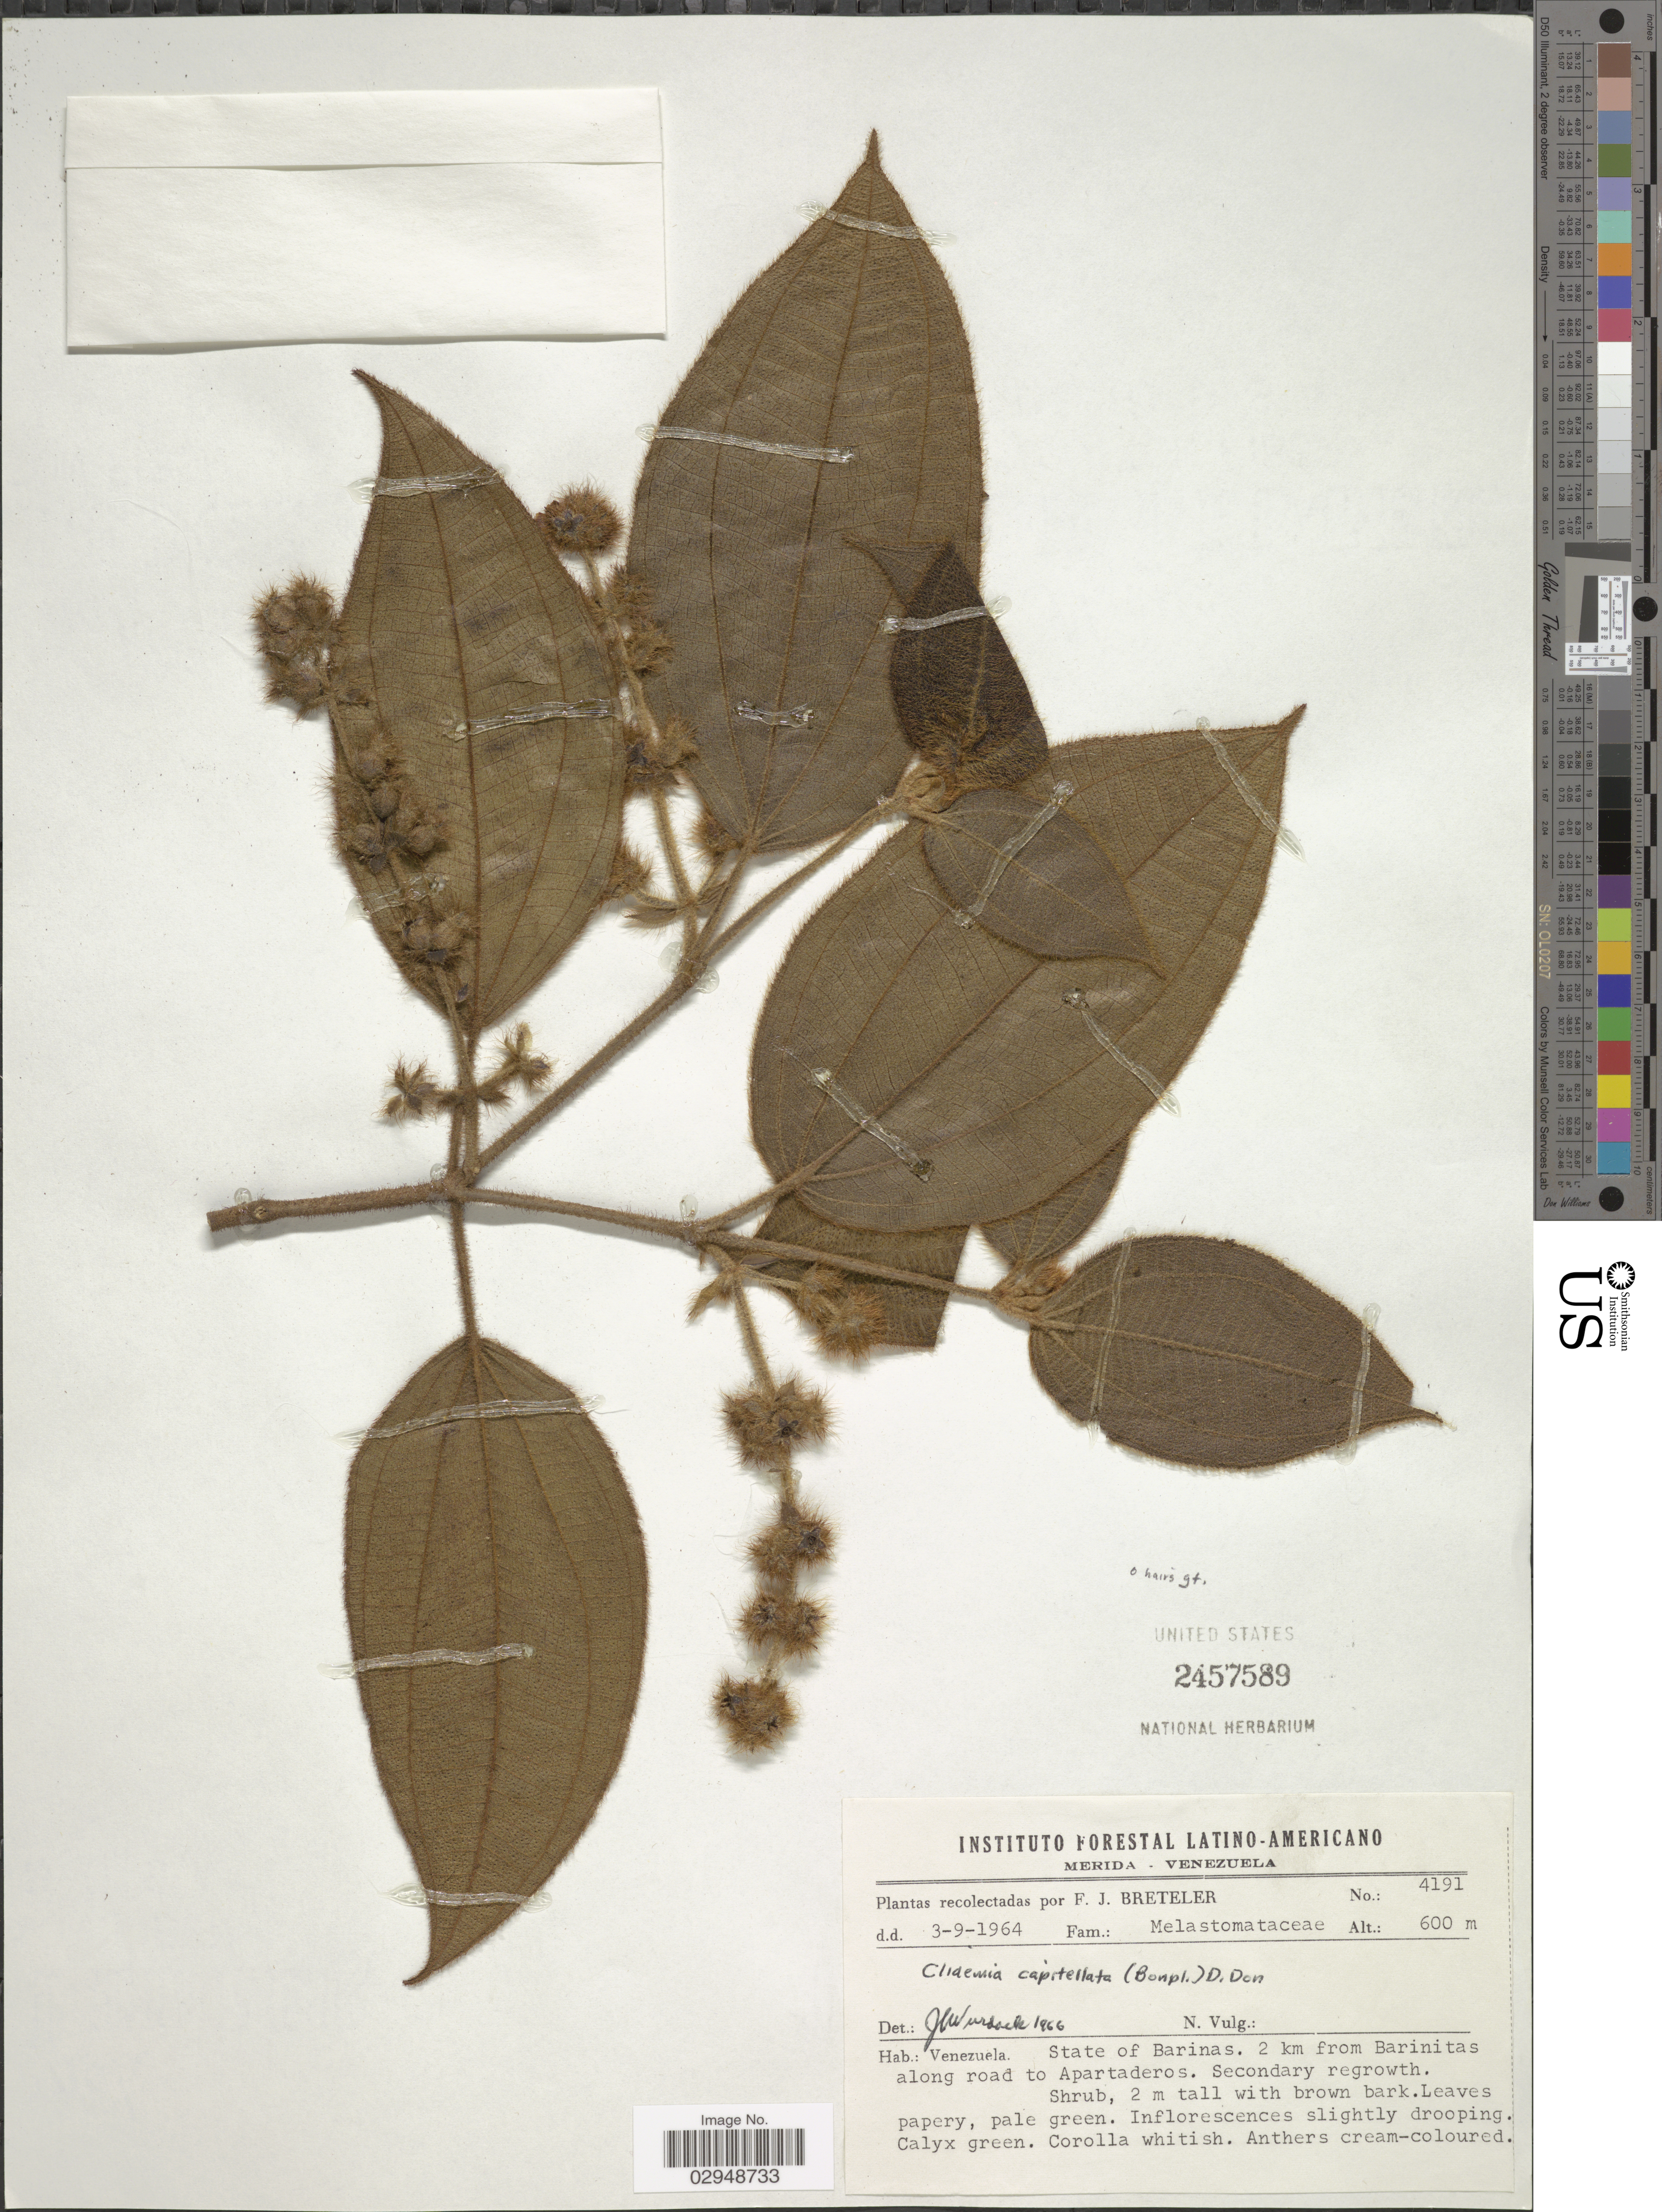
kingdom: Plantae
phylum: Tracheophyta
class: Magnoliopsida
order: Myrtales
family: Melastomataceae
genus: Clidemia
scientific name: Clidemia capitellata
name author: (Bonpl.) D. Don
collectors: F. J. Breteler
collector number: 4191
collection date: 1964-09-03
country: Venezuela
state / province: Barinas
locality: State of Barinas. 2 km from Barinitas along road to Apartaderos.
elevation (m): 600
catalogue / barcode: US 2457589